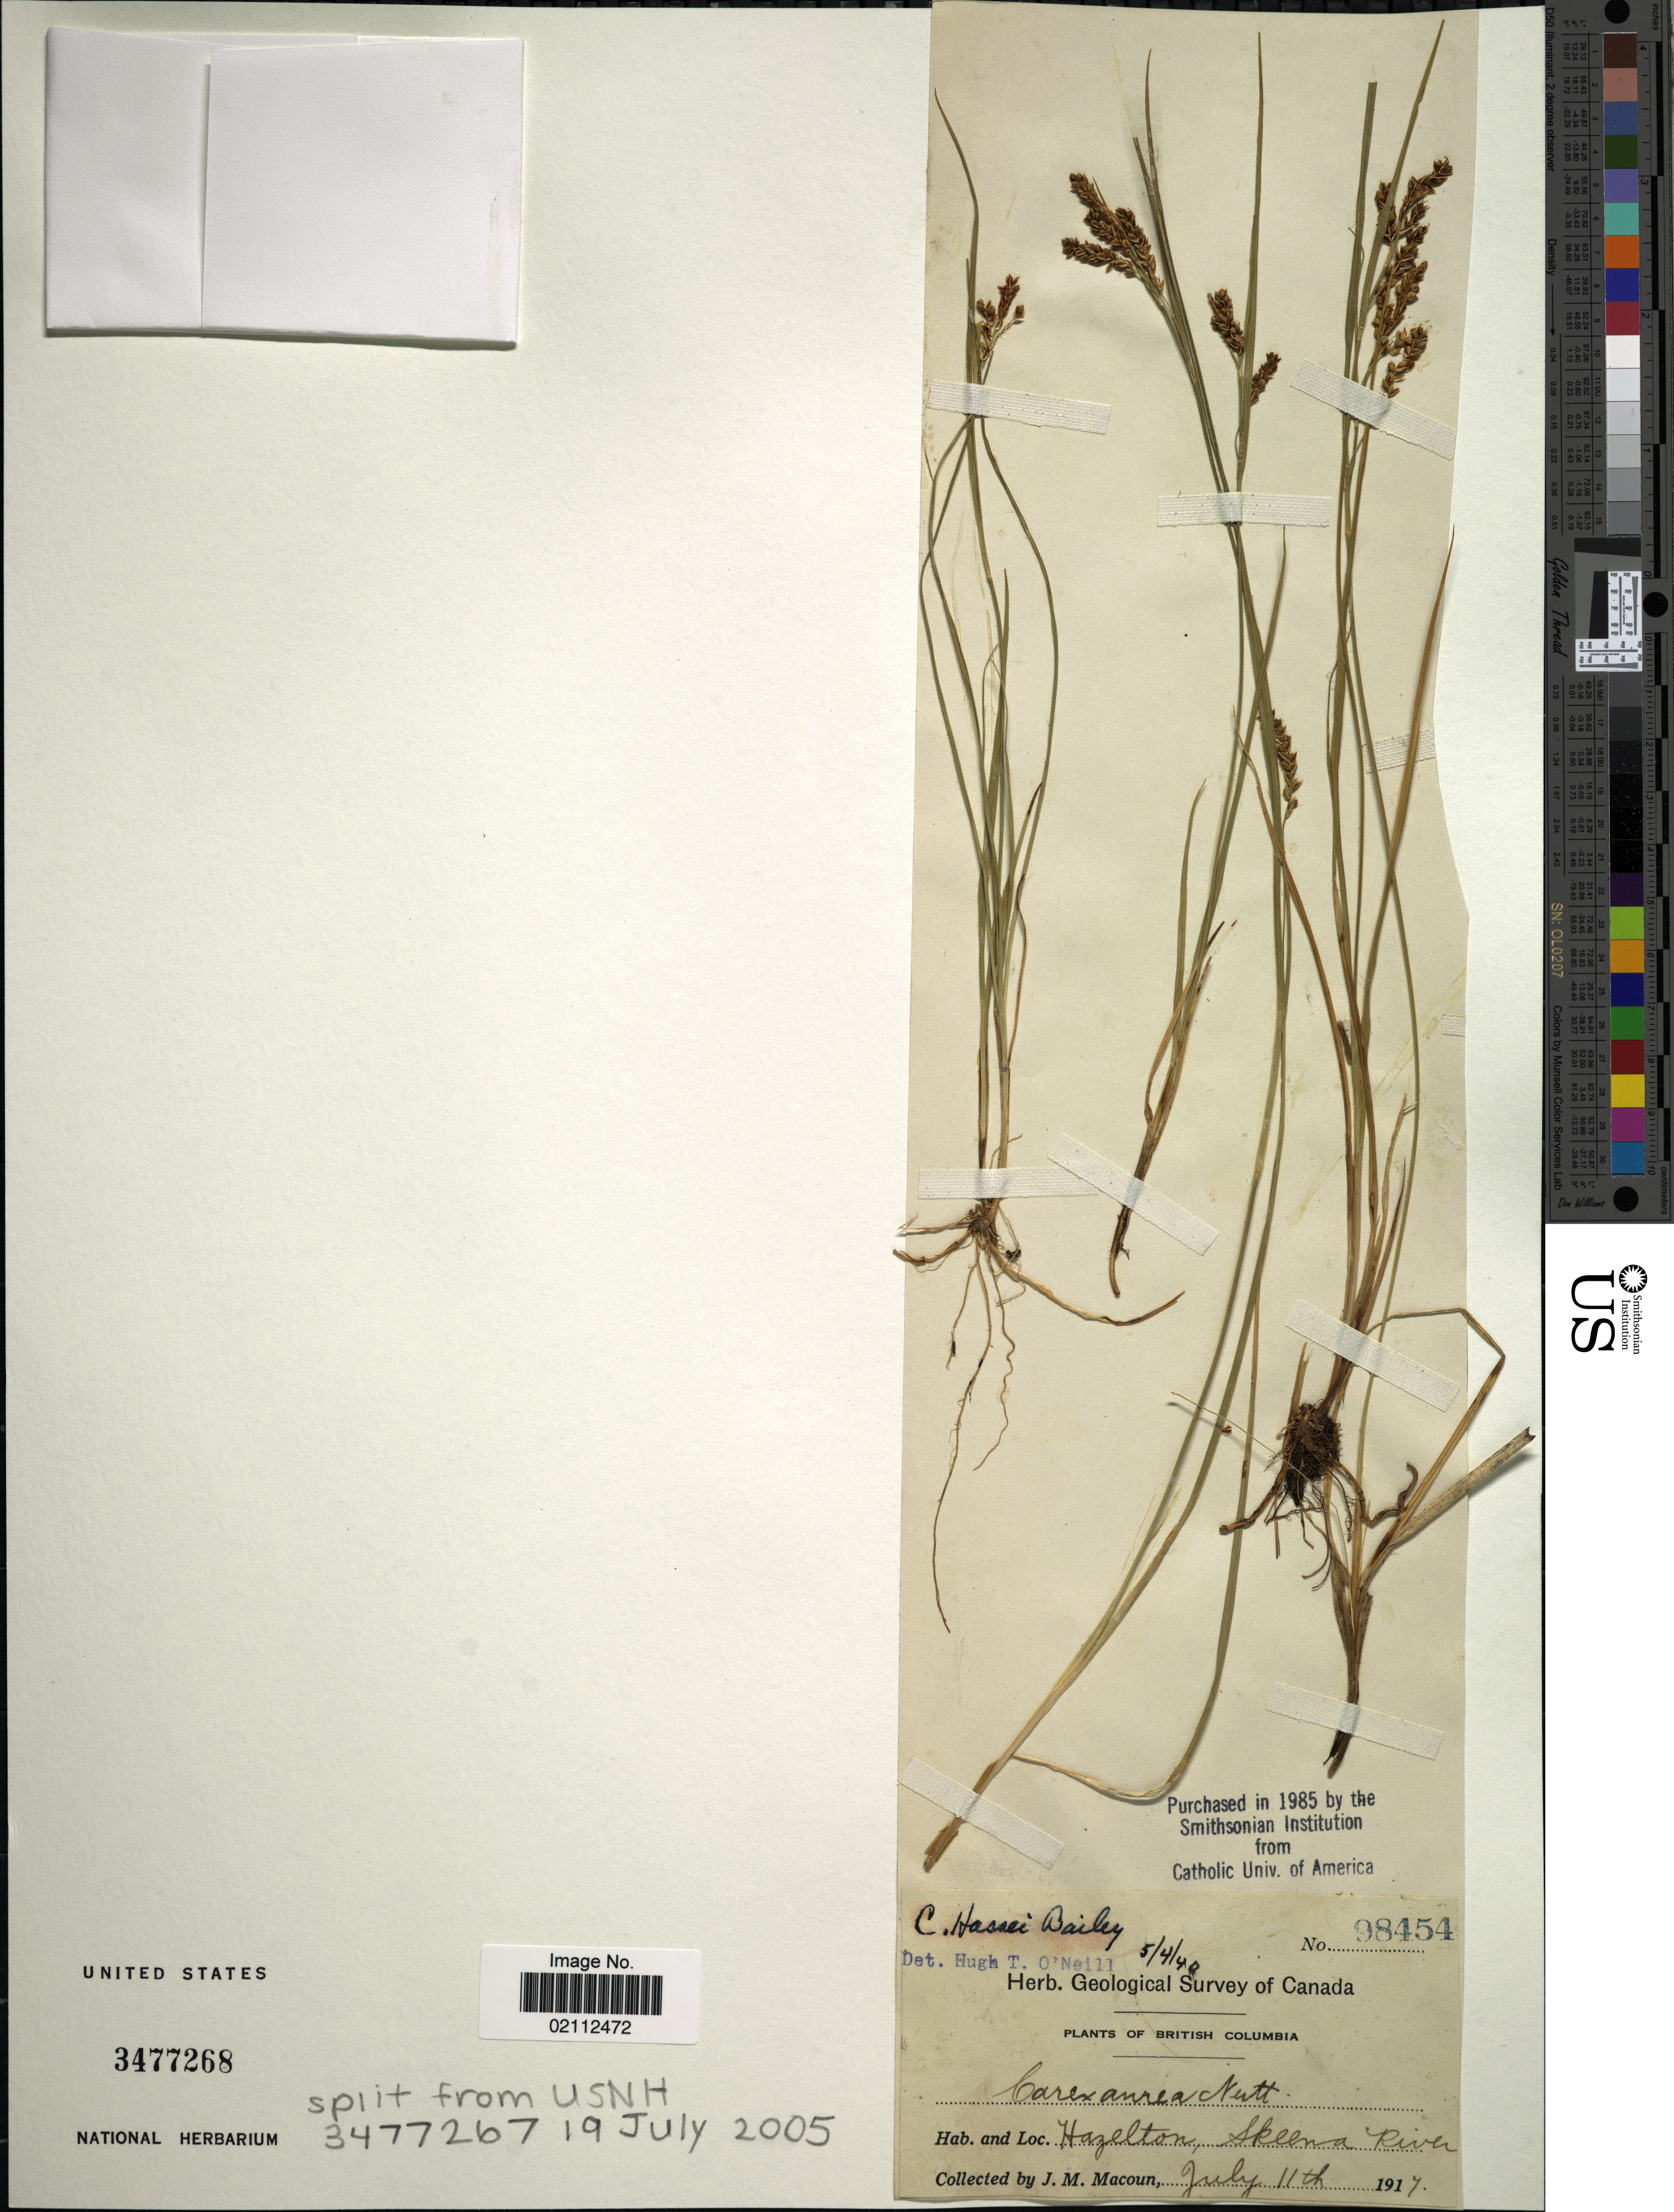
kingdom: Plantae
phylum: Tracheophyta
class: Liliopsida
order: Poales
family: Cyperaceae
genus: Carex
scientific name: Carex hassei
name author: L.H. Bailey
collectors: J. Macoun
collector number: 98454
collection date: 1917-07-11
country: Canada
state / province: British Columbia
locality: Hazelton, Skeena River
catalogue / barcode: US 3477268